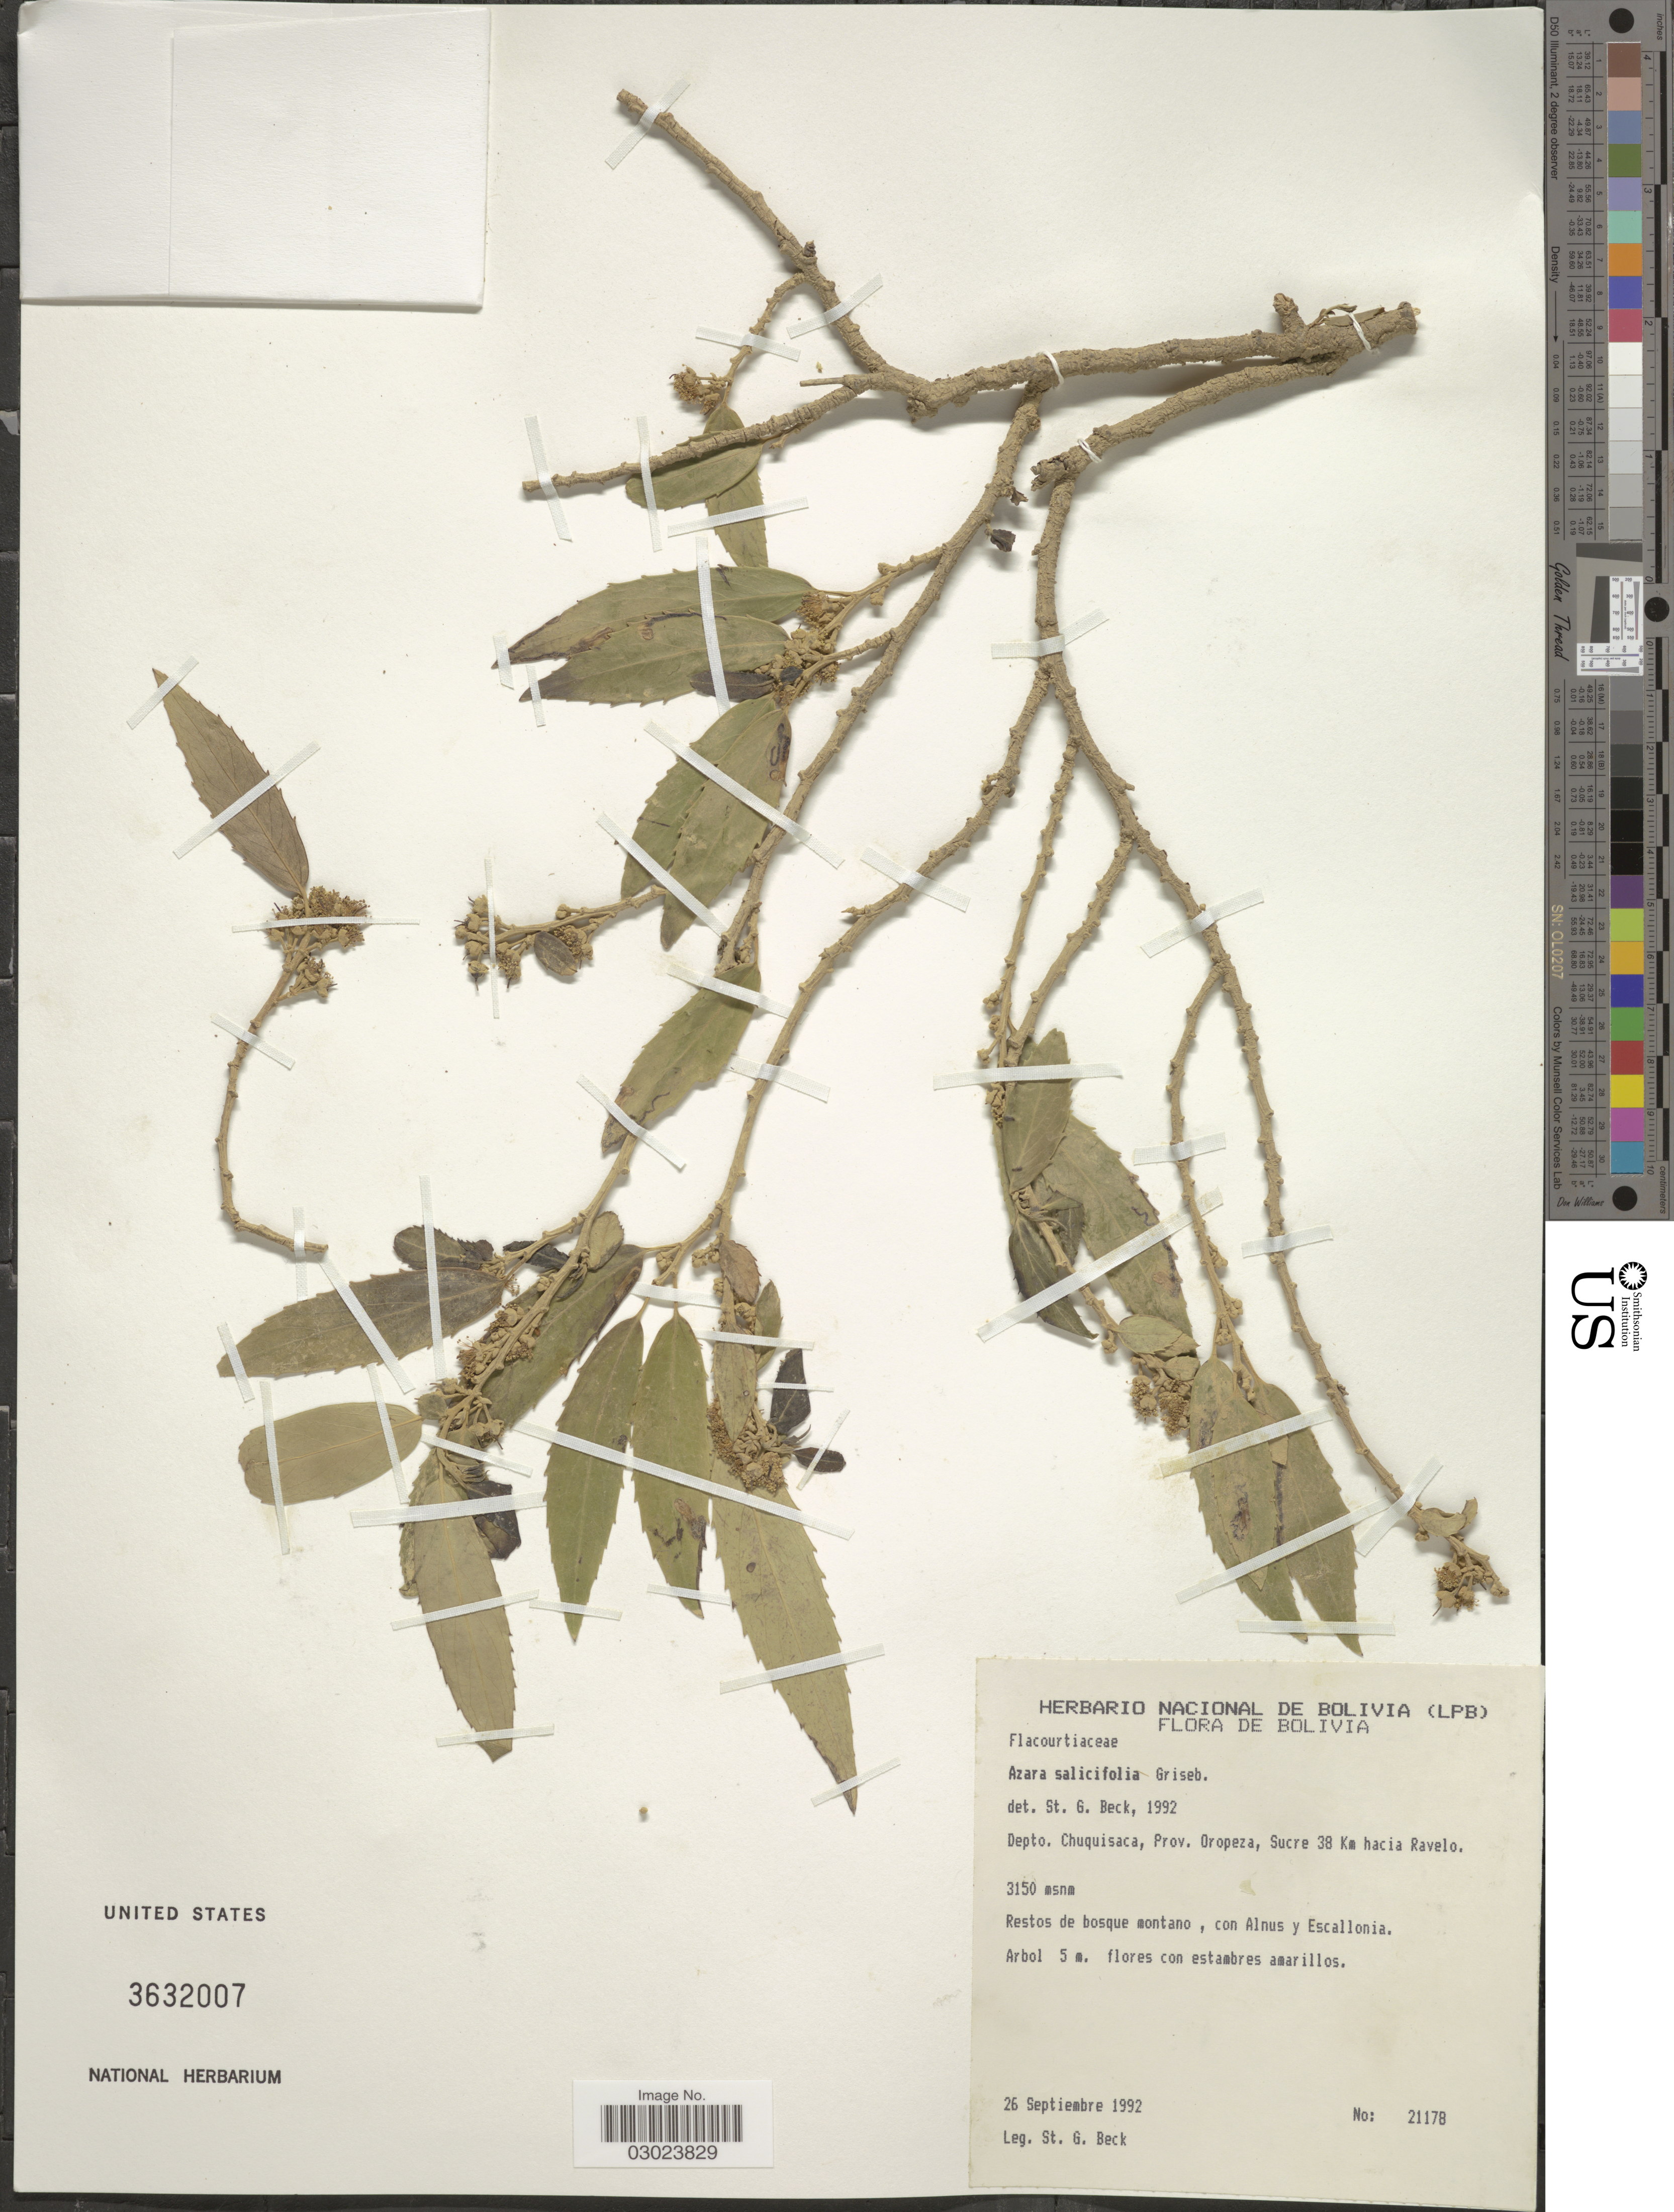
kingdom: Plantae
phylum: Tracheophyta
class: Magnoliopsida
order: Malpighiales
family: Salicaceae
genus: Azara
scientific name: Azara salicifolia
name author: Griseb.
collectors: S. G. Beck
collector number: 21178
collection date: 1992-09-26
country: Bolivia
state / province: Chuquisaca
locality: Depto. Chuquisaca, Prov. Oropeza, Sucre 38 Km hacia Ravelo.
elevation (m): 3150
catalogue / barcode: US 3632007